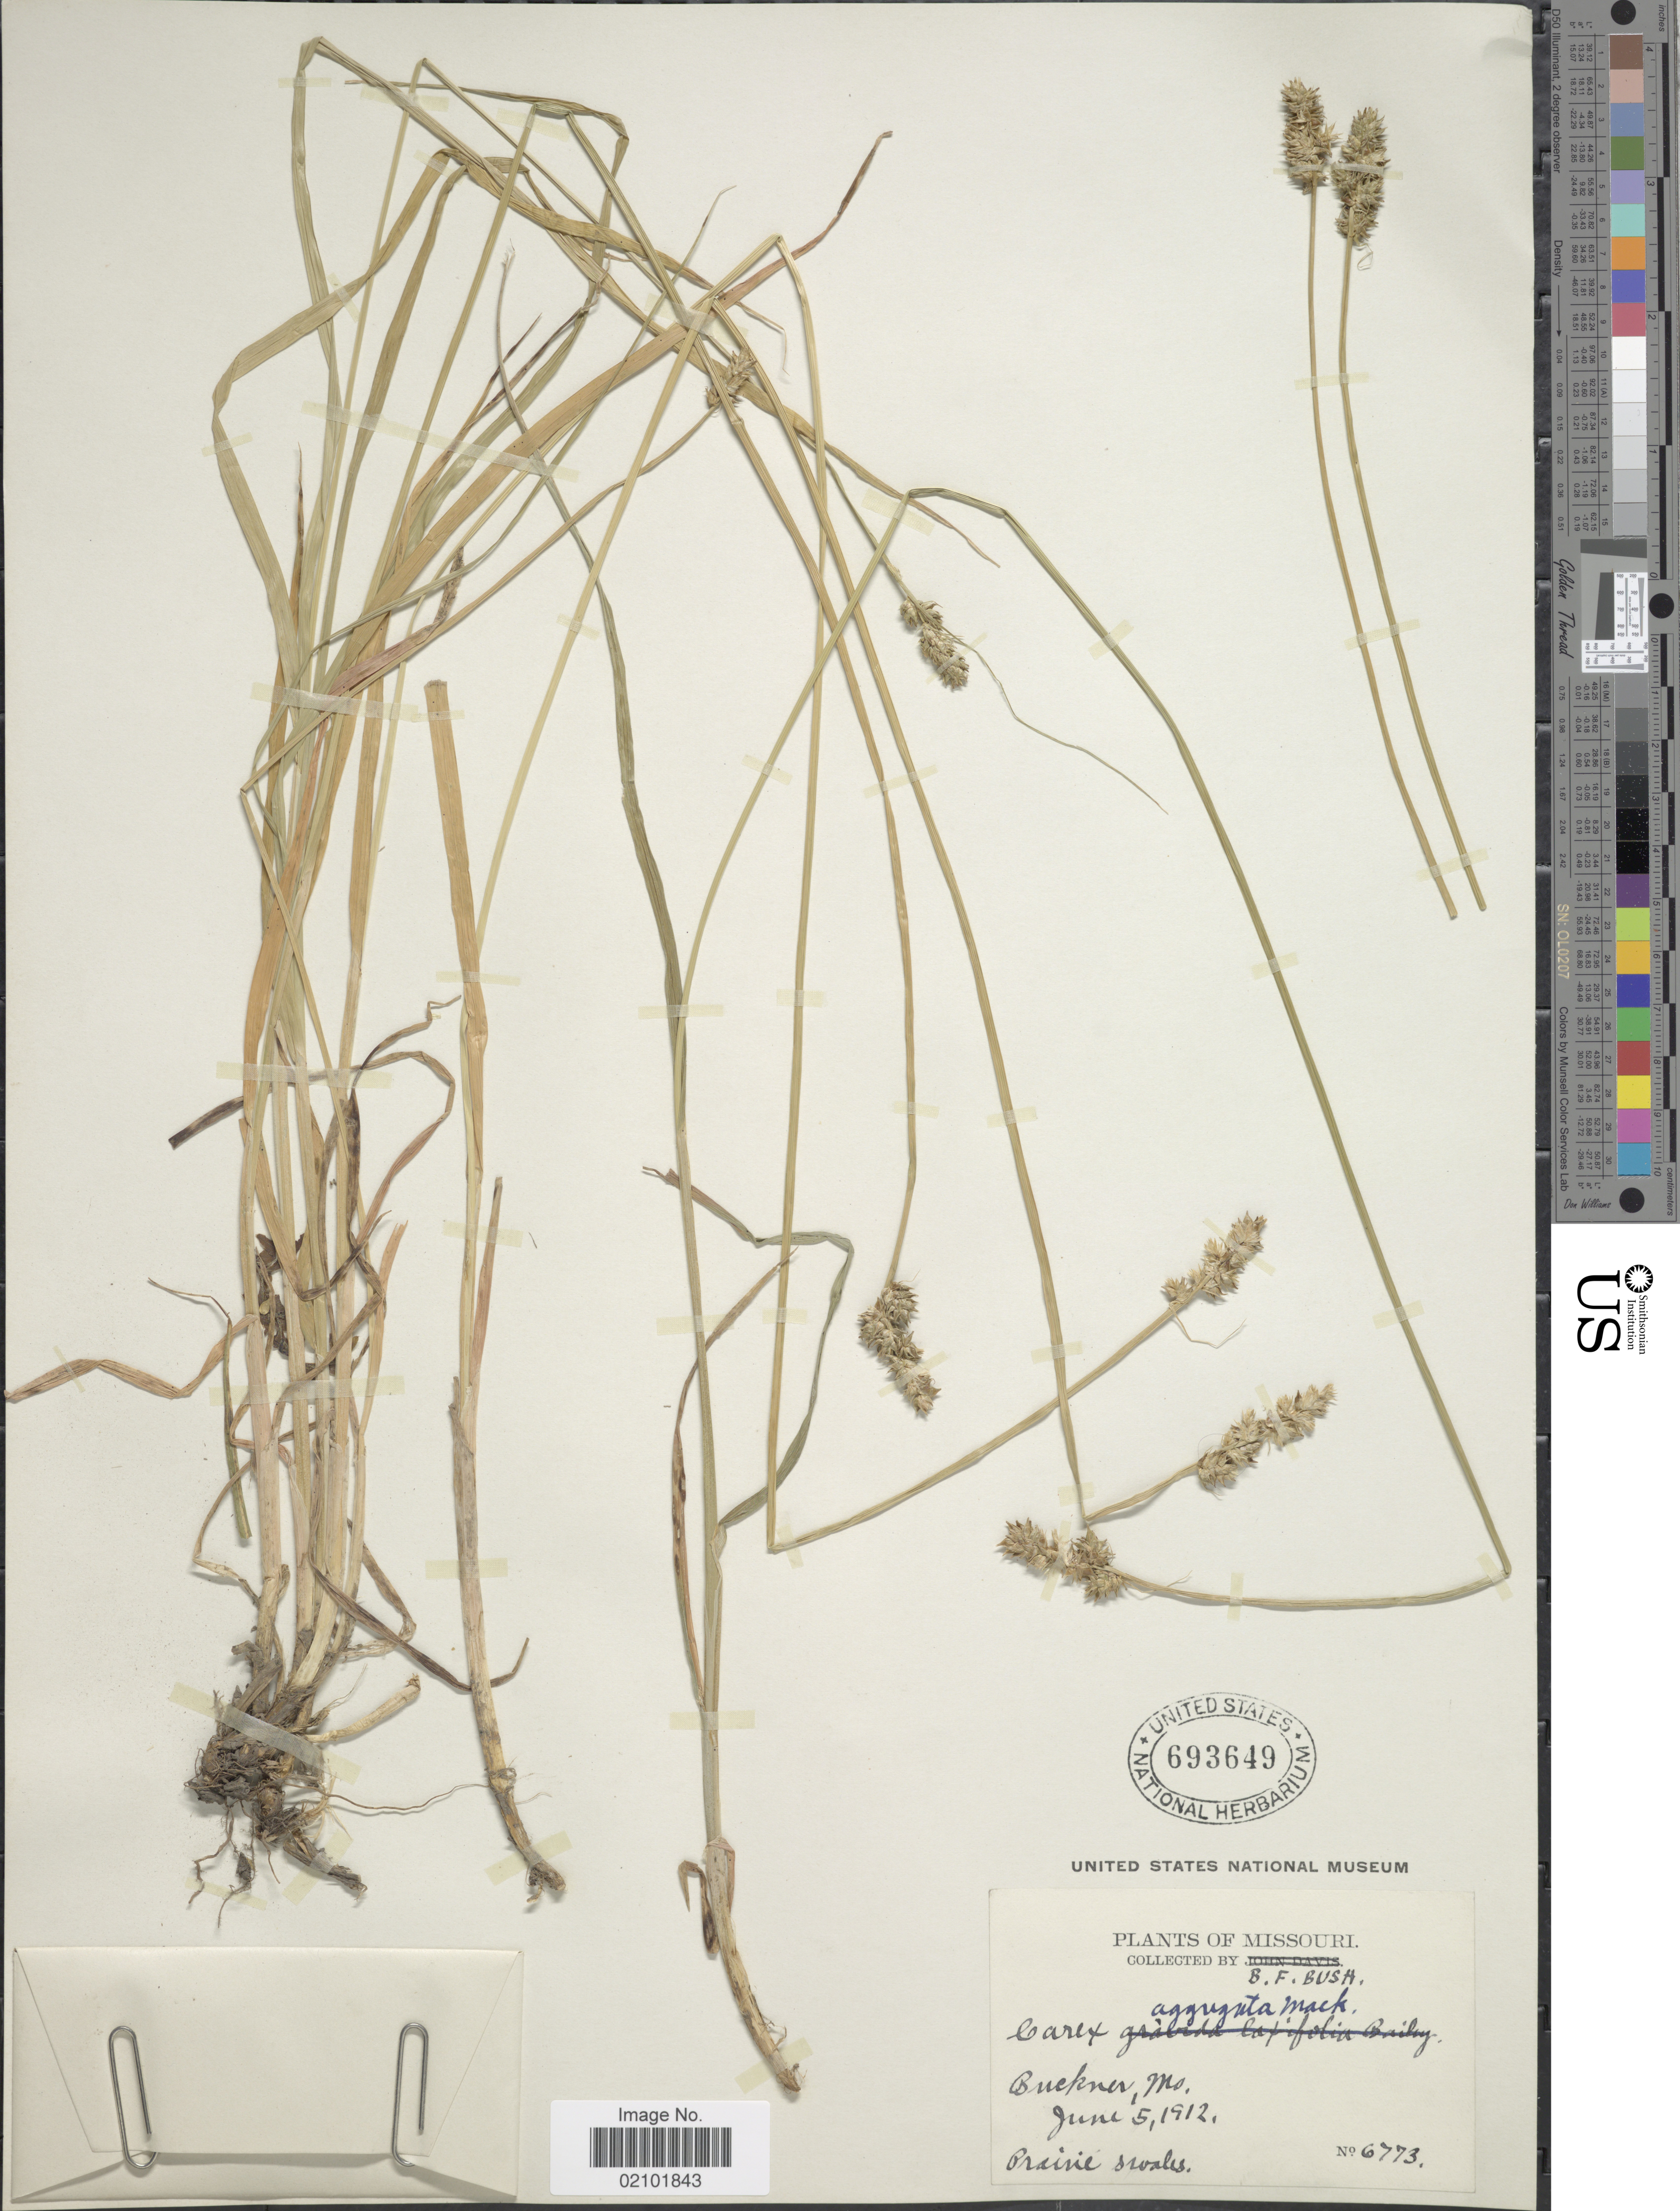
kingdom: Plantae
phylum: Tracheophyta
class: Liliopsida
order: Poales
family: Cyperaceae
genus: Carex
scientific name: Carex aggregata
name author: Mack.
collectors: B. F. Bush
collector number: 6773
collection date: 1912-06-05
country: United States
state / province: Missouri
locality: Buckner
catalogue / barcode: US 693649